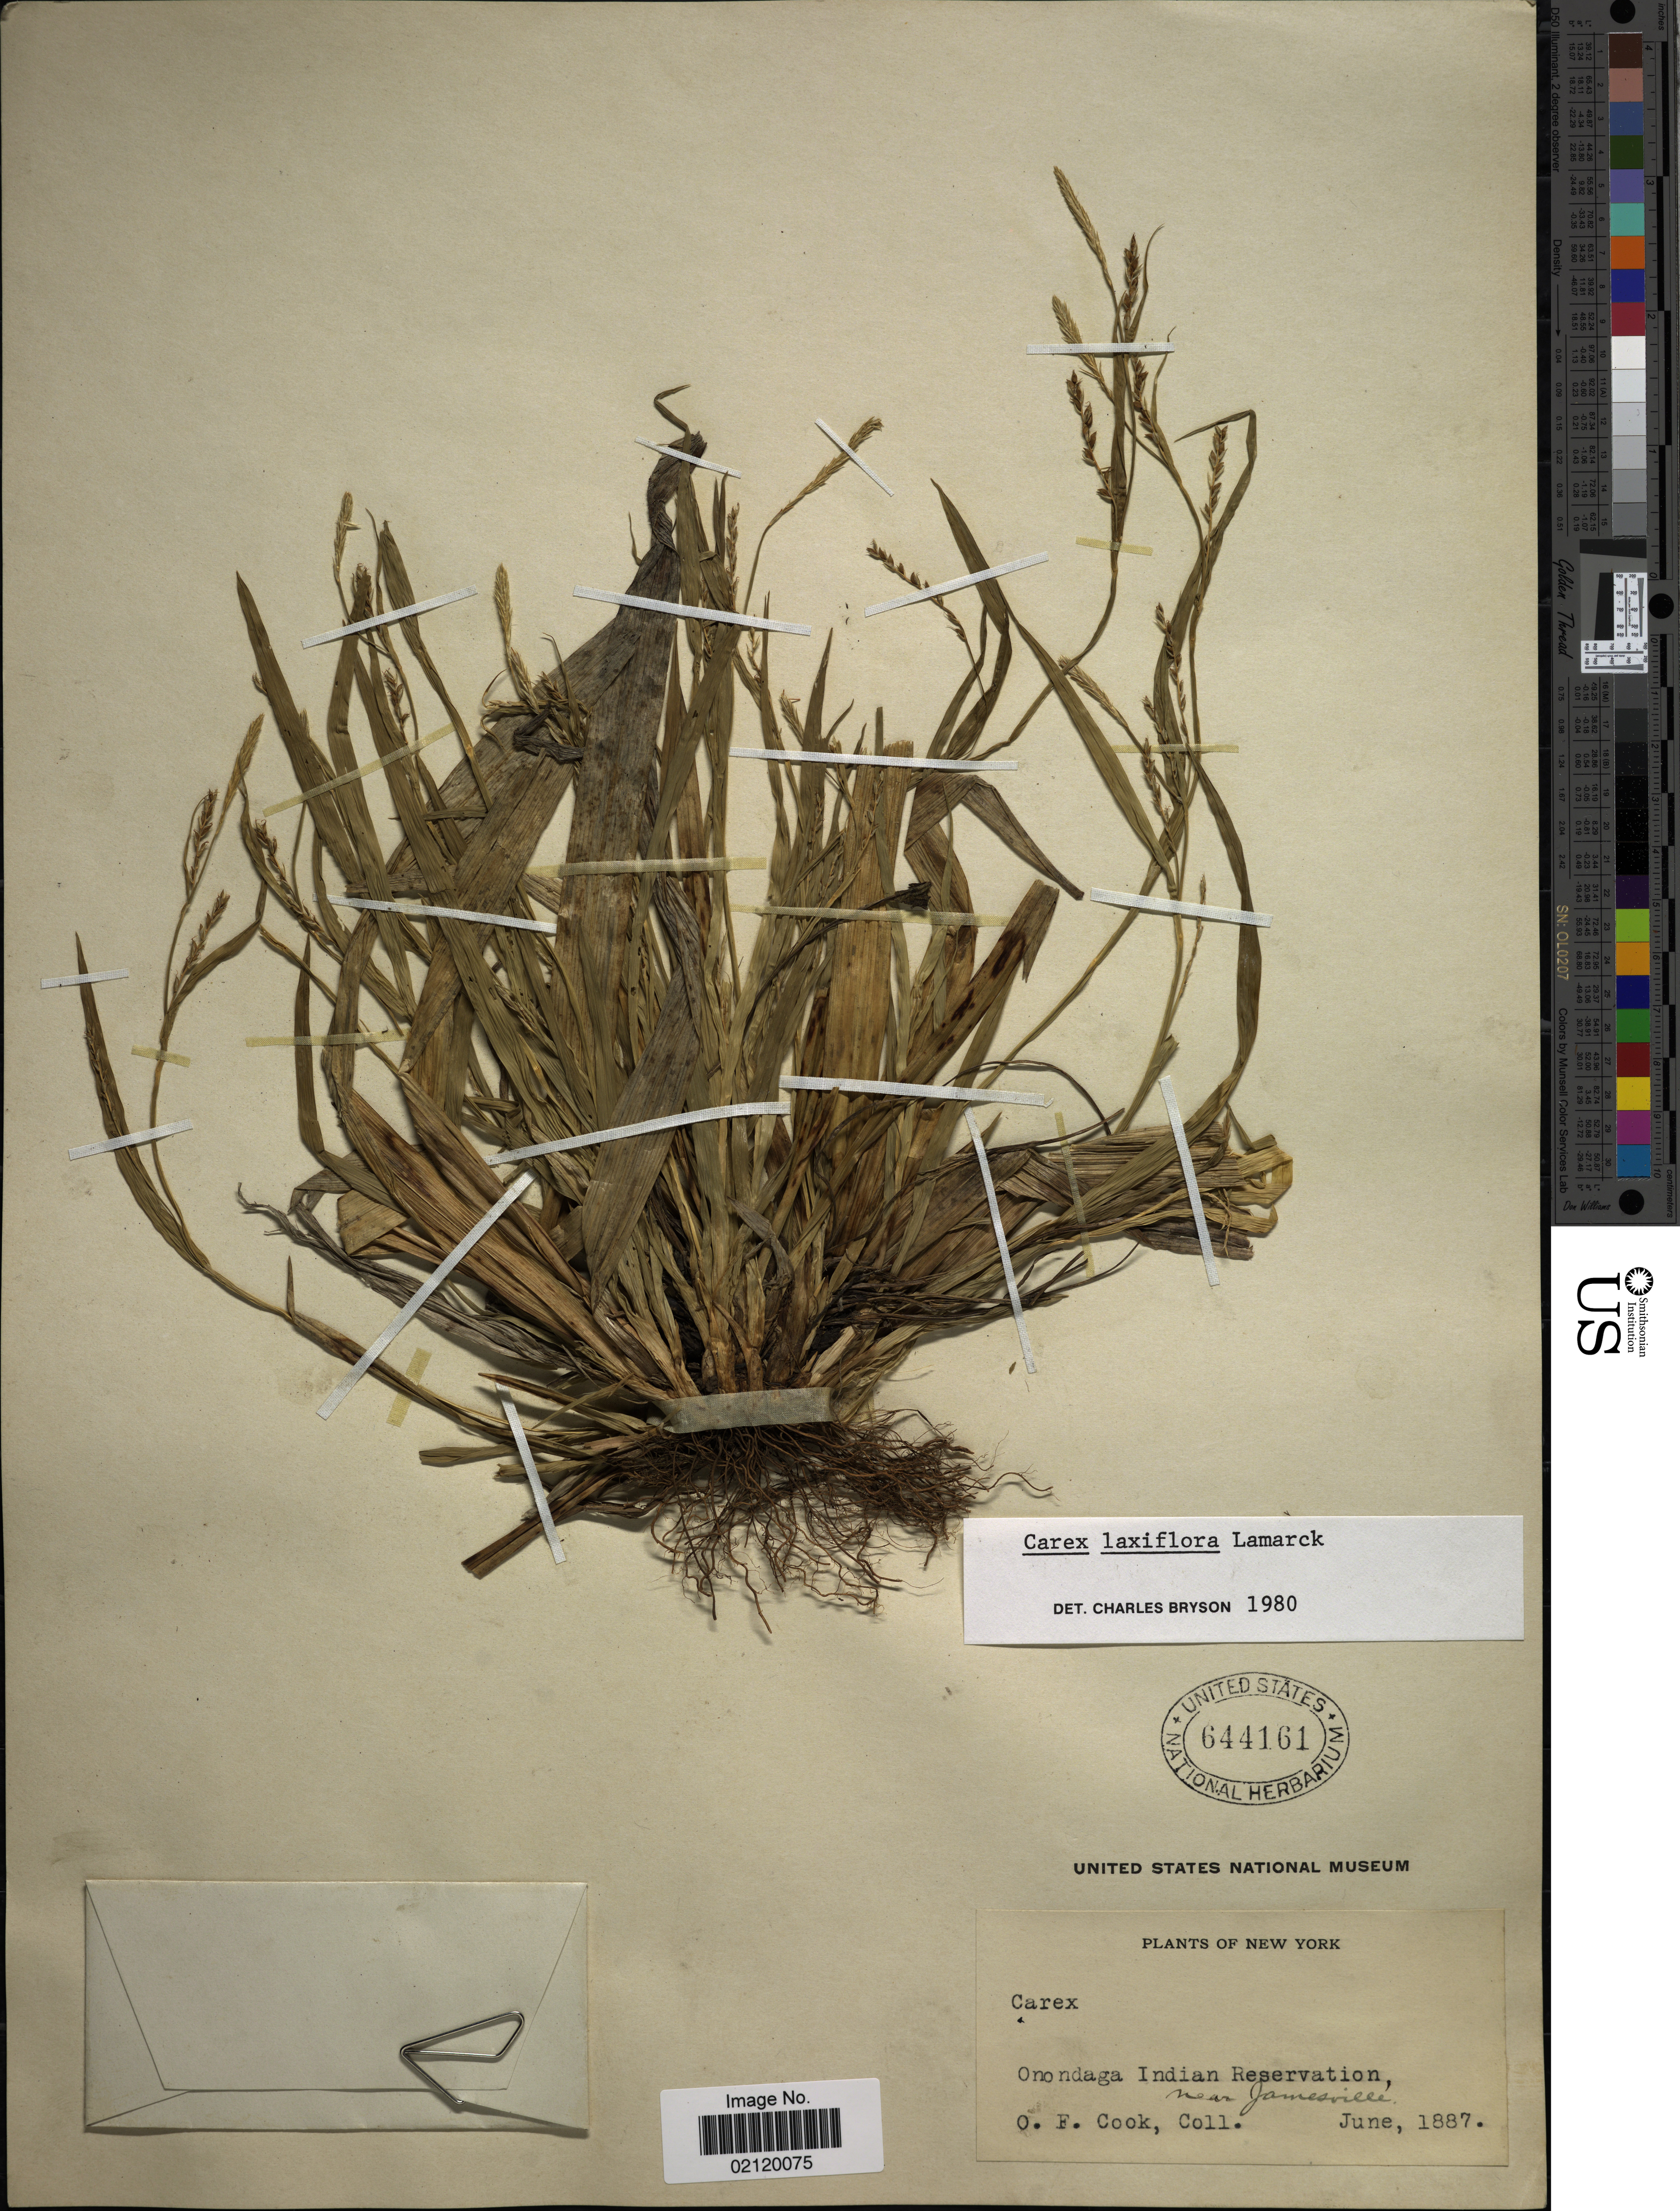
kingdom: Plantae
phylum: Tracheophyta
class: Liliopsida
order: Poales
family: Cyperaceae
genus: Carex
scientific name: Carex laxiflora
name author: Lam.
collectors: O. F. Cook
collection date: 1887-06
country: United States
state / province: New York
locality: Onondaga Indian Reservation, Near Jamesville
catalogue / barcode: US 644161